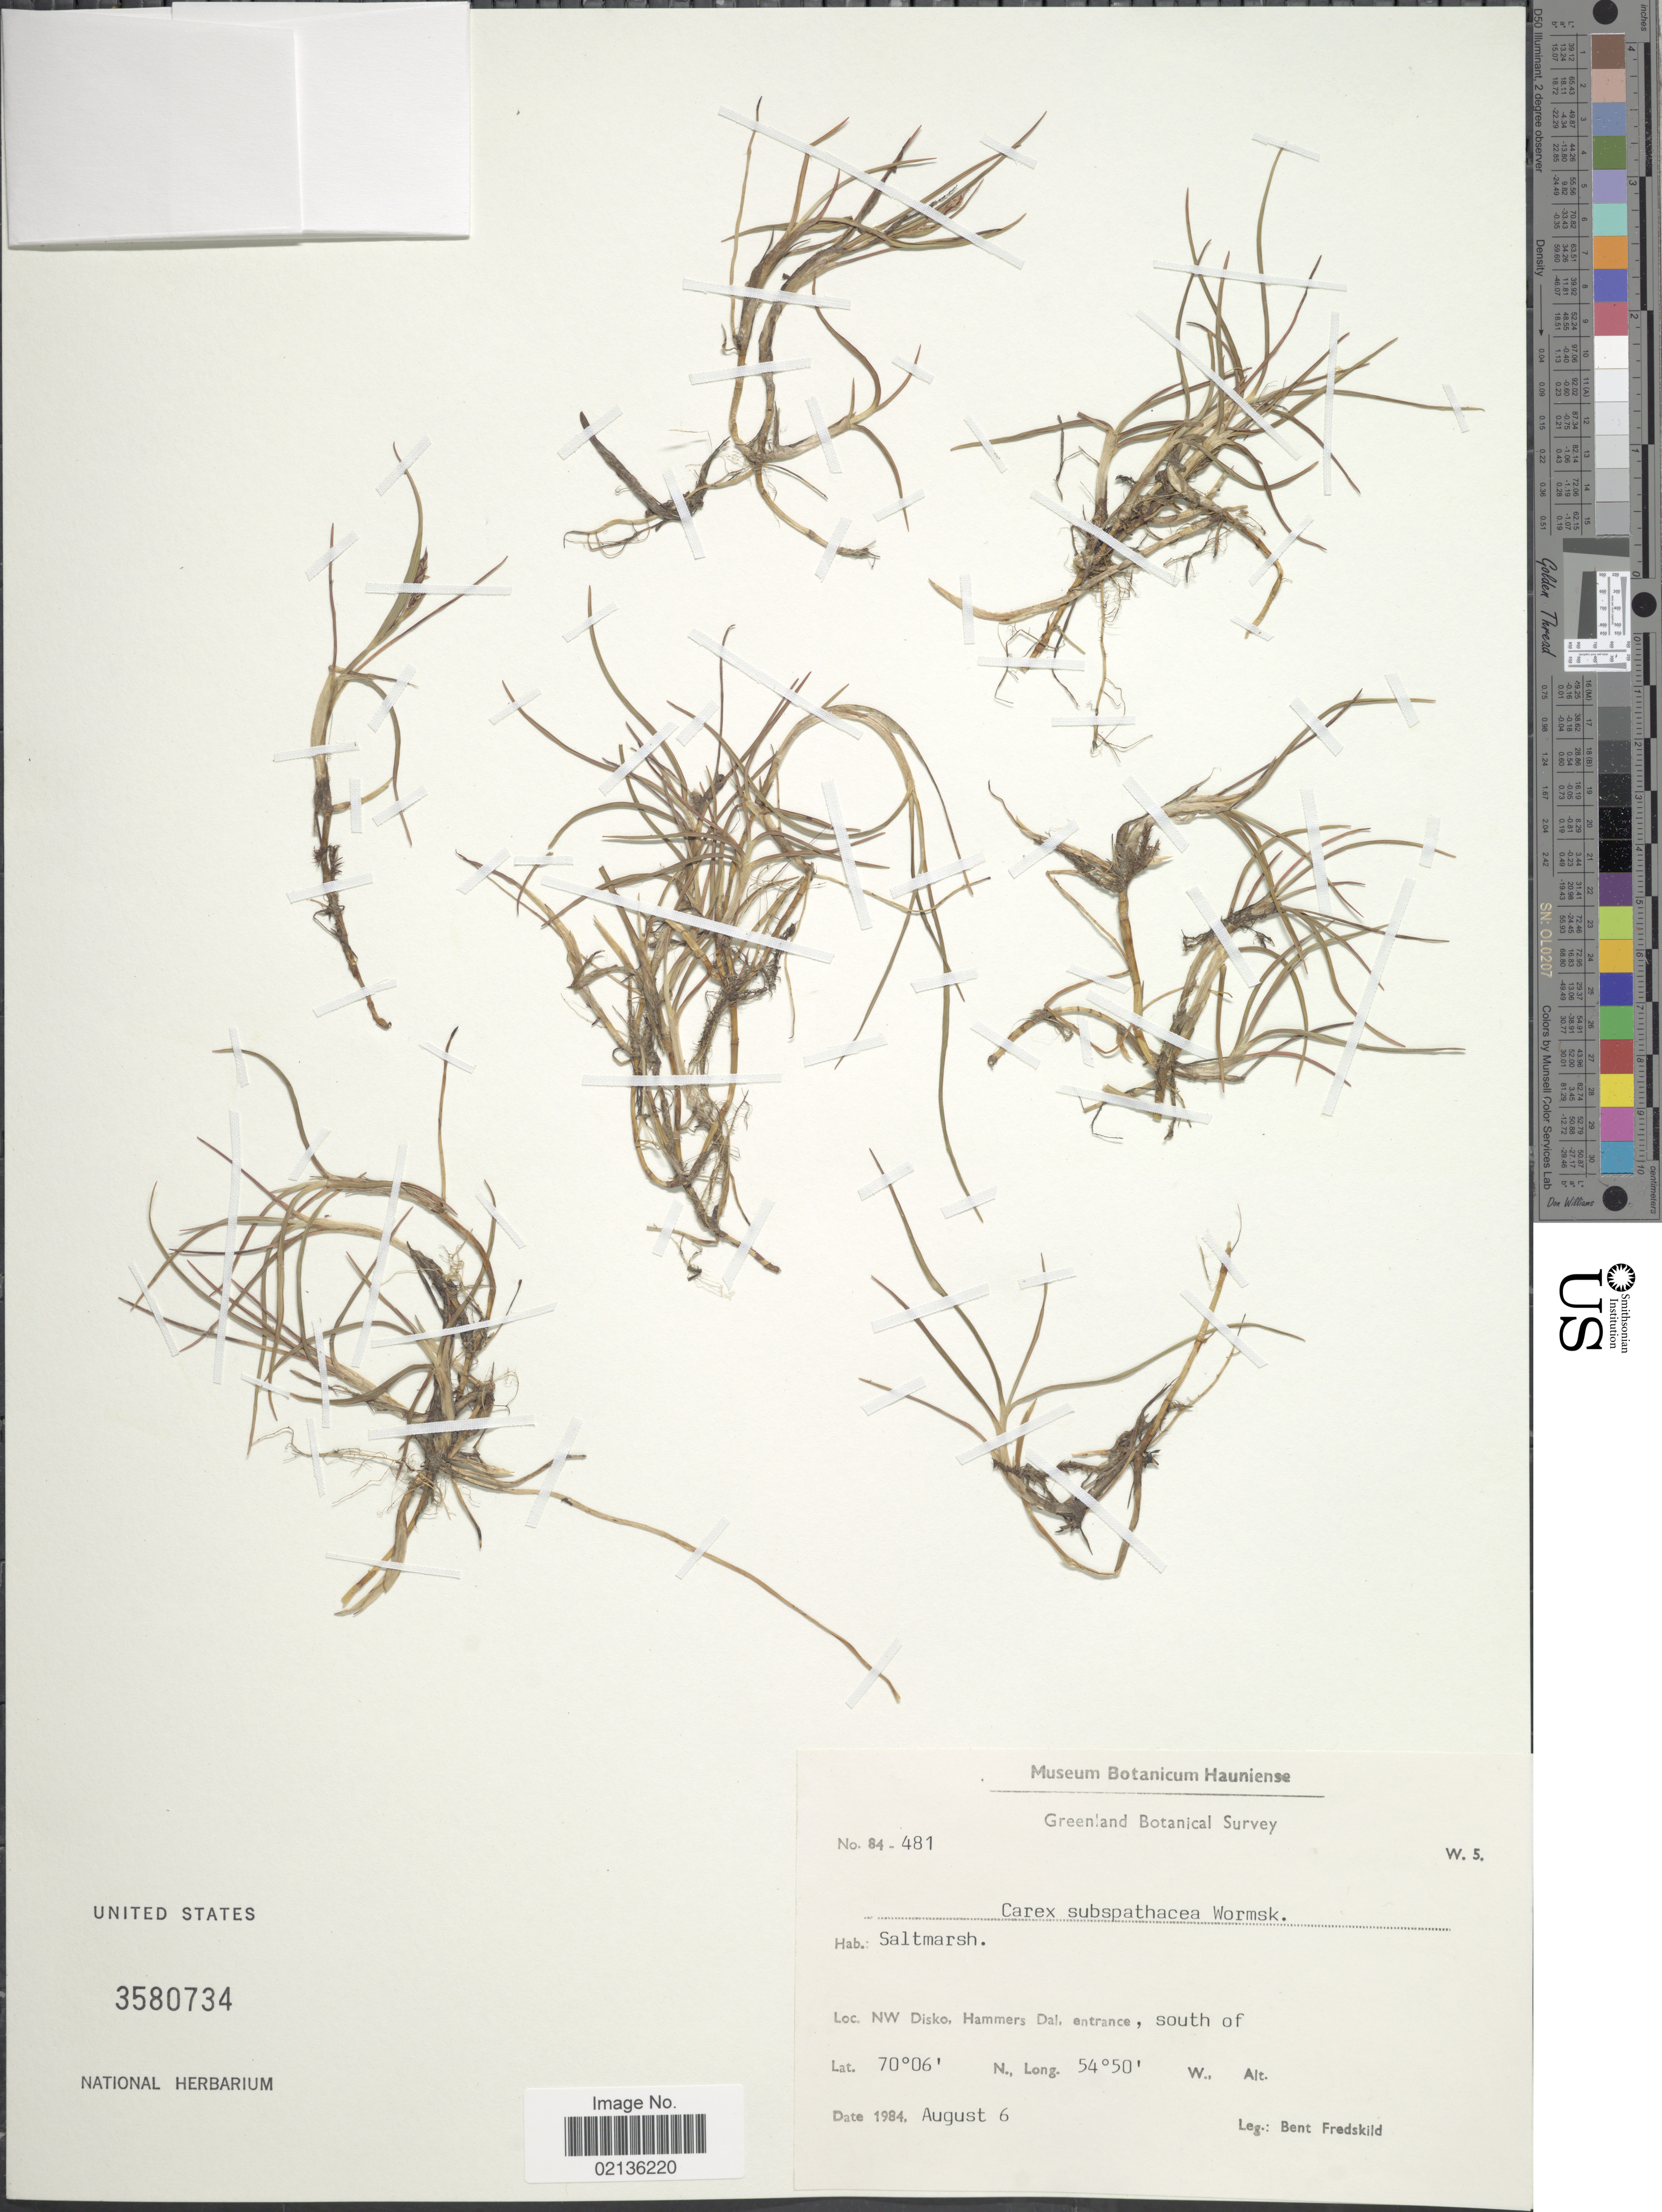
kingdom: Plantae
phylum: Tracheophyta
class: Liliopsida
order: Poales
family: Cyperaceae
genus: Carex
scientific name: Carex subspathacea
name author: Wormsk. ex Hornem.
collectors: B. Fredskild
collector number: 84-481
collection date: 1984-08-06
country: Greenland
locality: NW Disko, Hammers Dal, entrance, south of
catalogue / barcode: US 358034